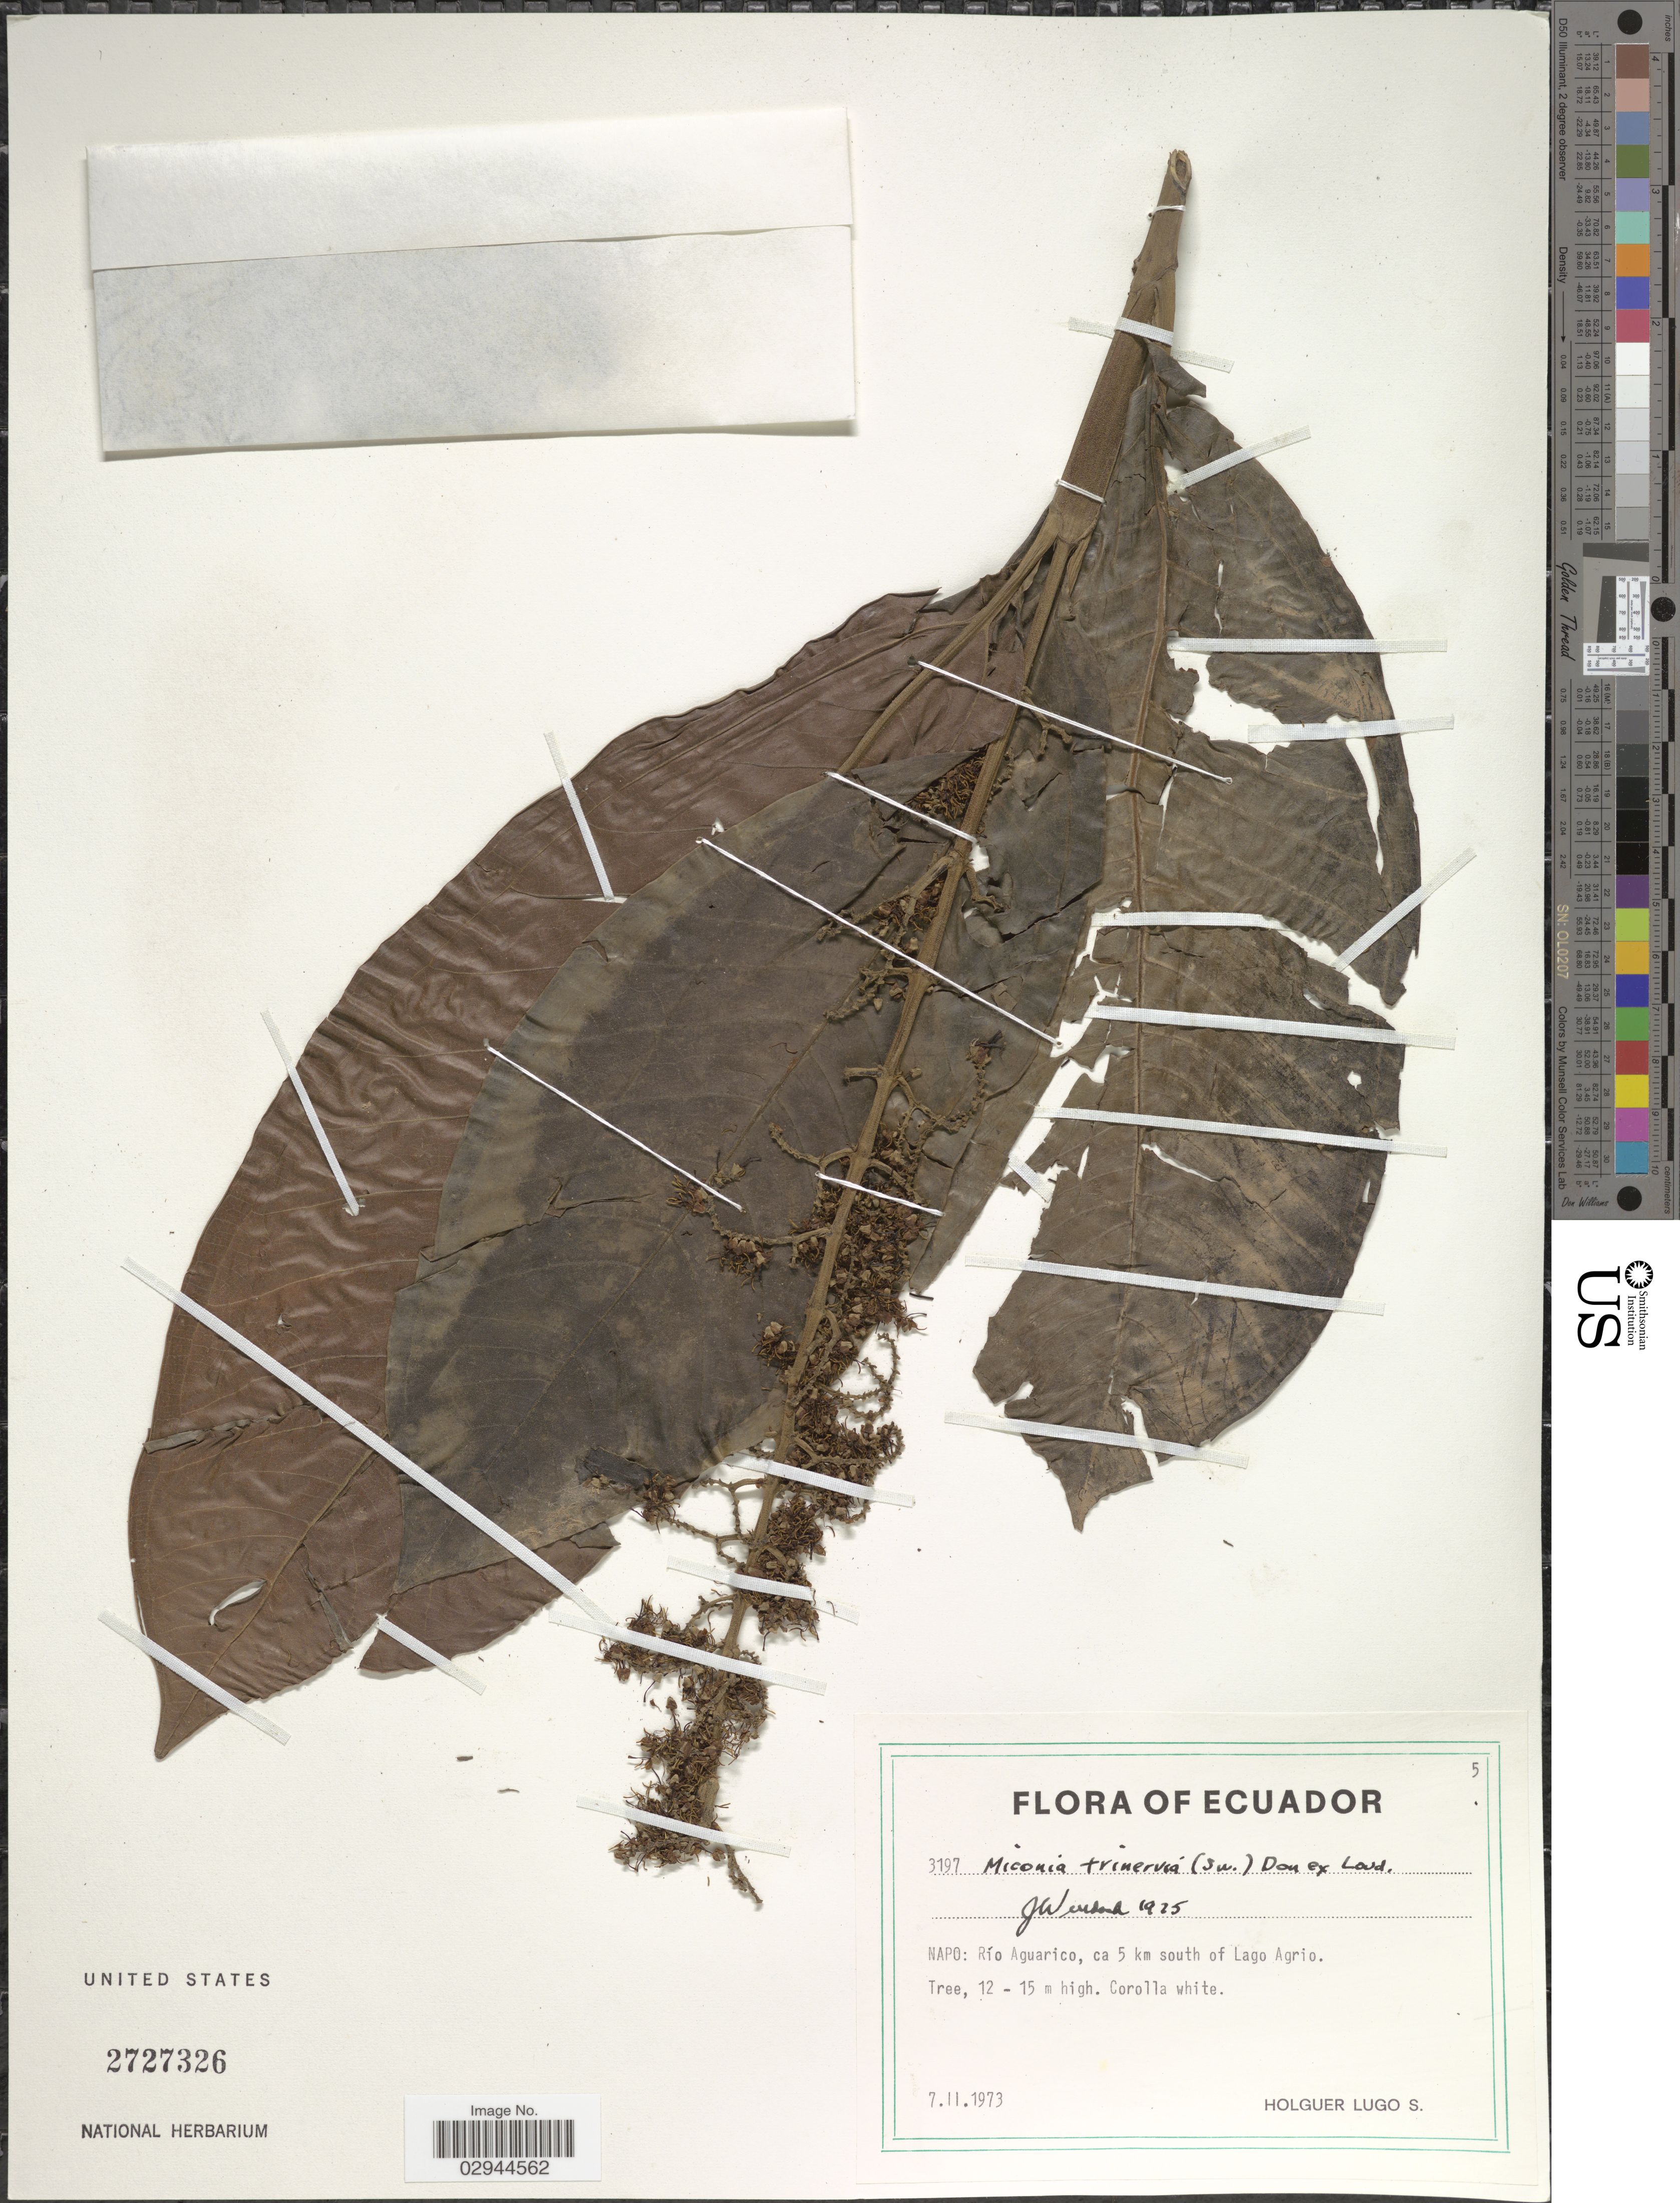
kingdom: Plantae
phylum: Tracheophyta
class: Magnoliopsida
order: Myrtales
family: Melastomataceae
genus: Miconia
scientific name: Miconia trinervia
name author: (Sw.) D. Don ex Loudon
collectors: H. Lugo S.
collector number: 3197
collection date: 1973-02-07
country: Ecuador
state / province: Napo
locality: Río Aguarico, ca 5 kim south of Lago Agrio.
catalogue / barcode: US 2727326